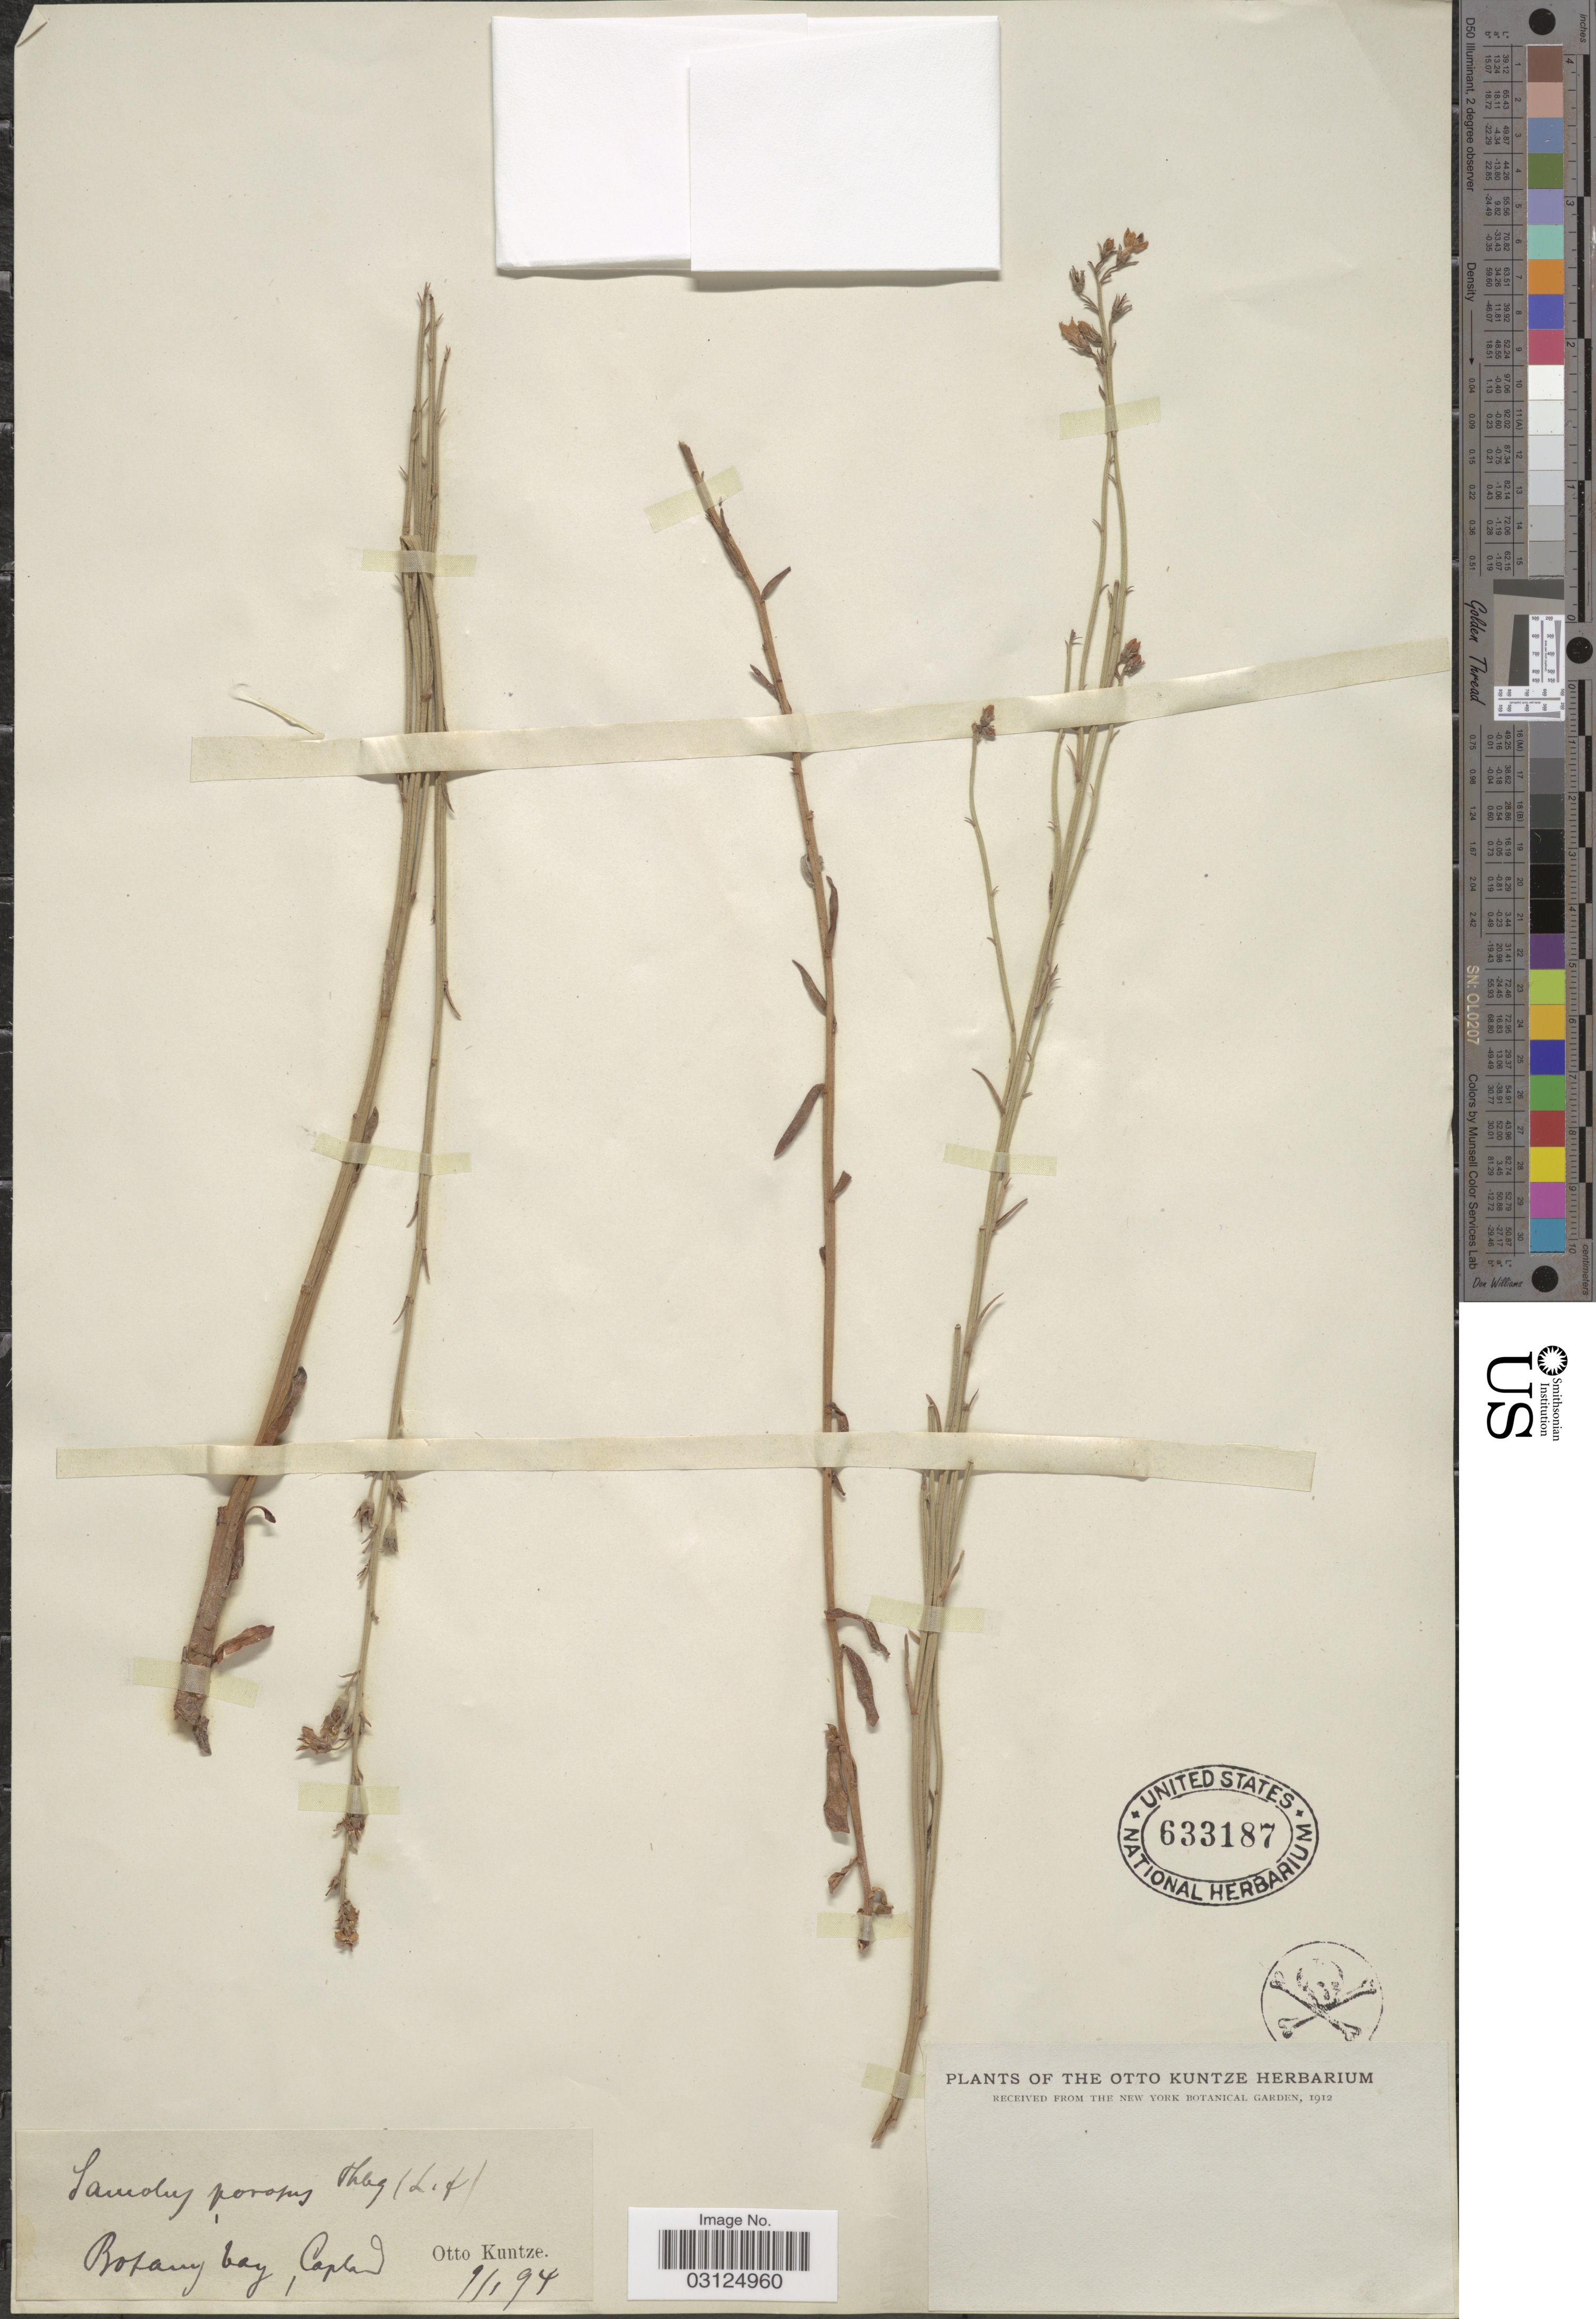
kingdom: Plantae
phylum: Tracheophyta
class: Magnoliopsida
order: Ericales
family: Primulaceae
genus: Samolus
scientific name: Samolus porosus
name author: (L. f.) Thunb.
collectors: C.E.O. Kuntze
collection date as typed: Transcribed d/m/y: 9/1/94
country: South Africa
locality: Botany bay, Capland.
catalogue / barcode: US 633187